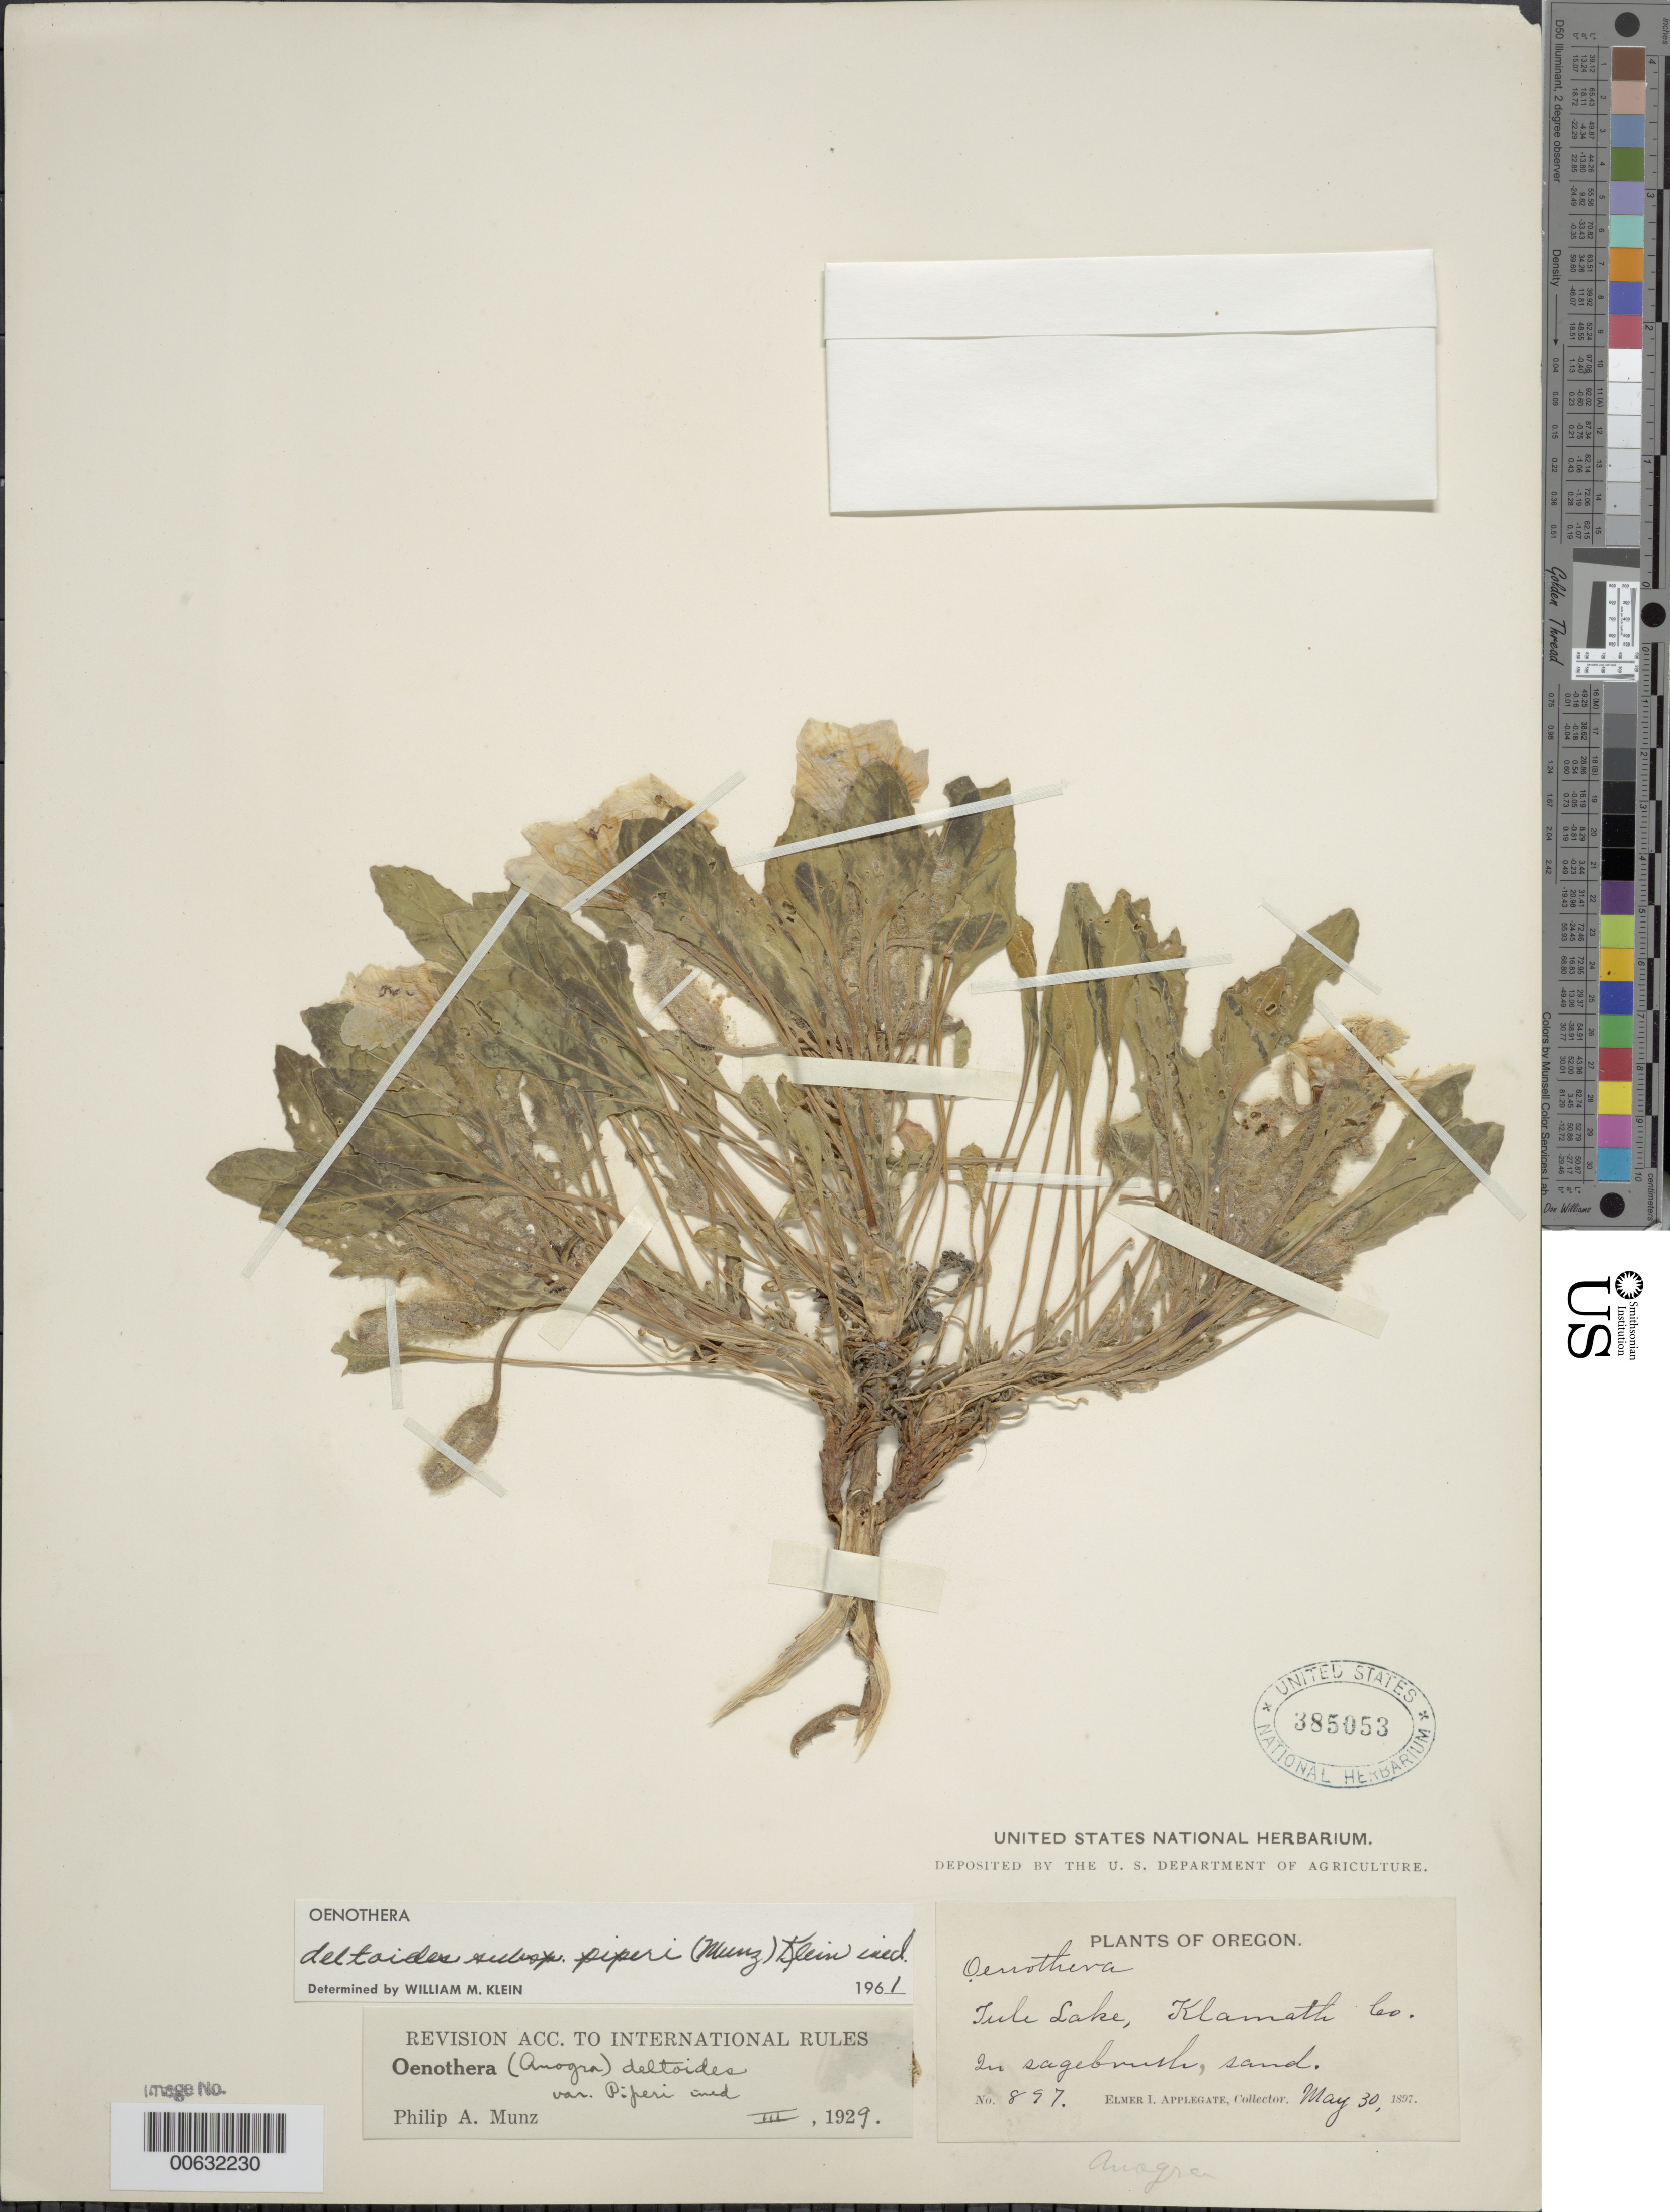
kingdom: Plantae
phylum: Tracheophyta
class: Magnoliopsida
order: Myrtales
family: Onagraceae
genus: Oenothera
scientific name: Oenothera deltoides subsp. piperi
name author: (Munz) W.M. Klein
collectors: E. I. Applegate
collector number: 897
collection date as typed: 30 May 1897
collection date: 1897-05-30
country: United States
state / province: Oregon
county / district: Klamath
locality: Tule Lake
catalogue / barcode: US 385053